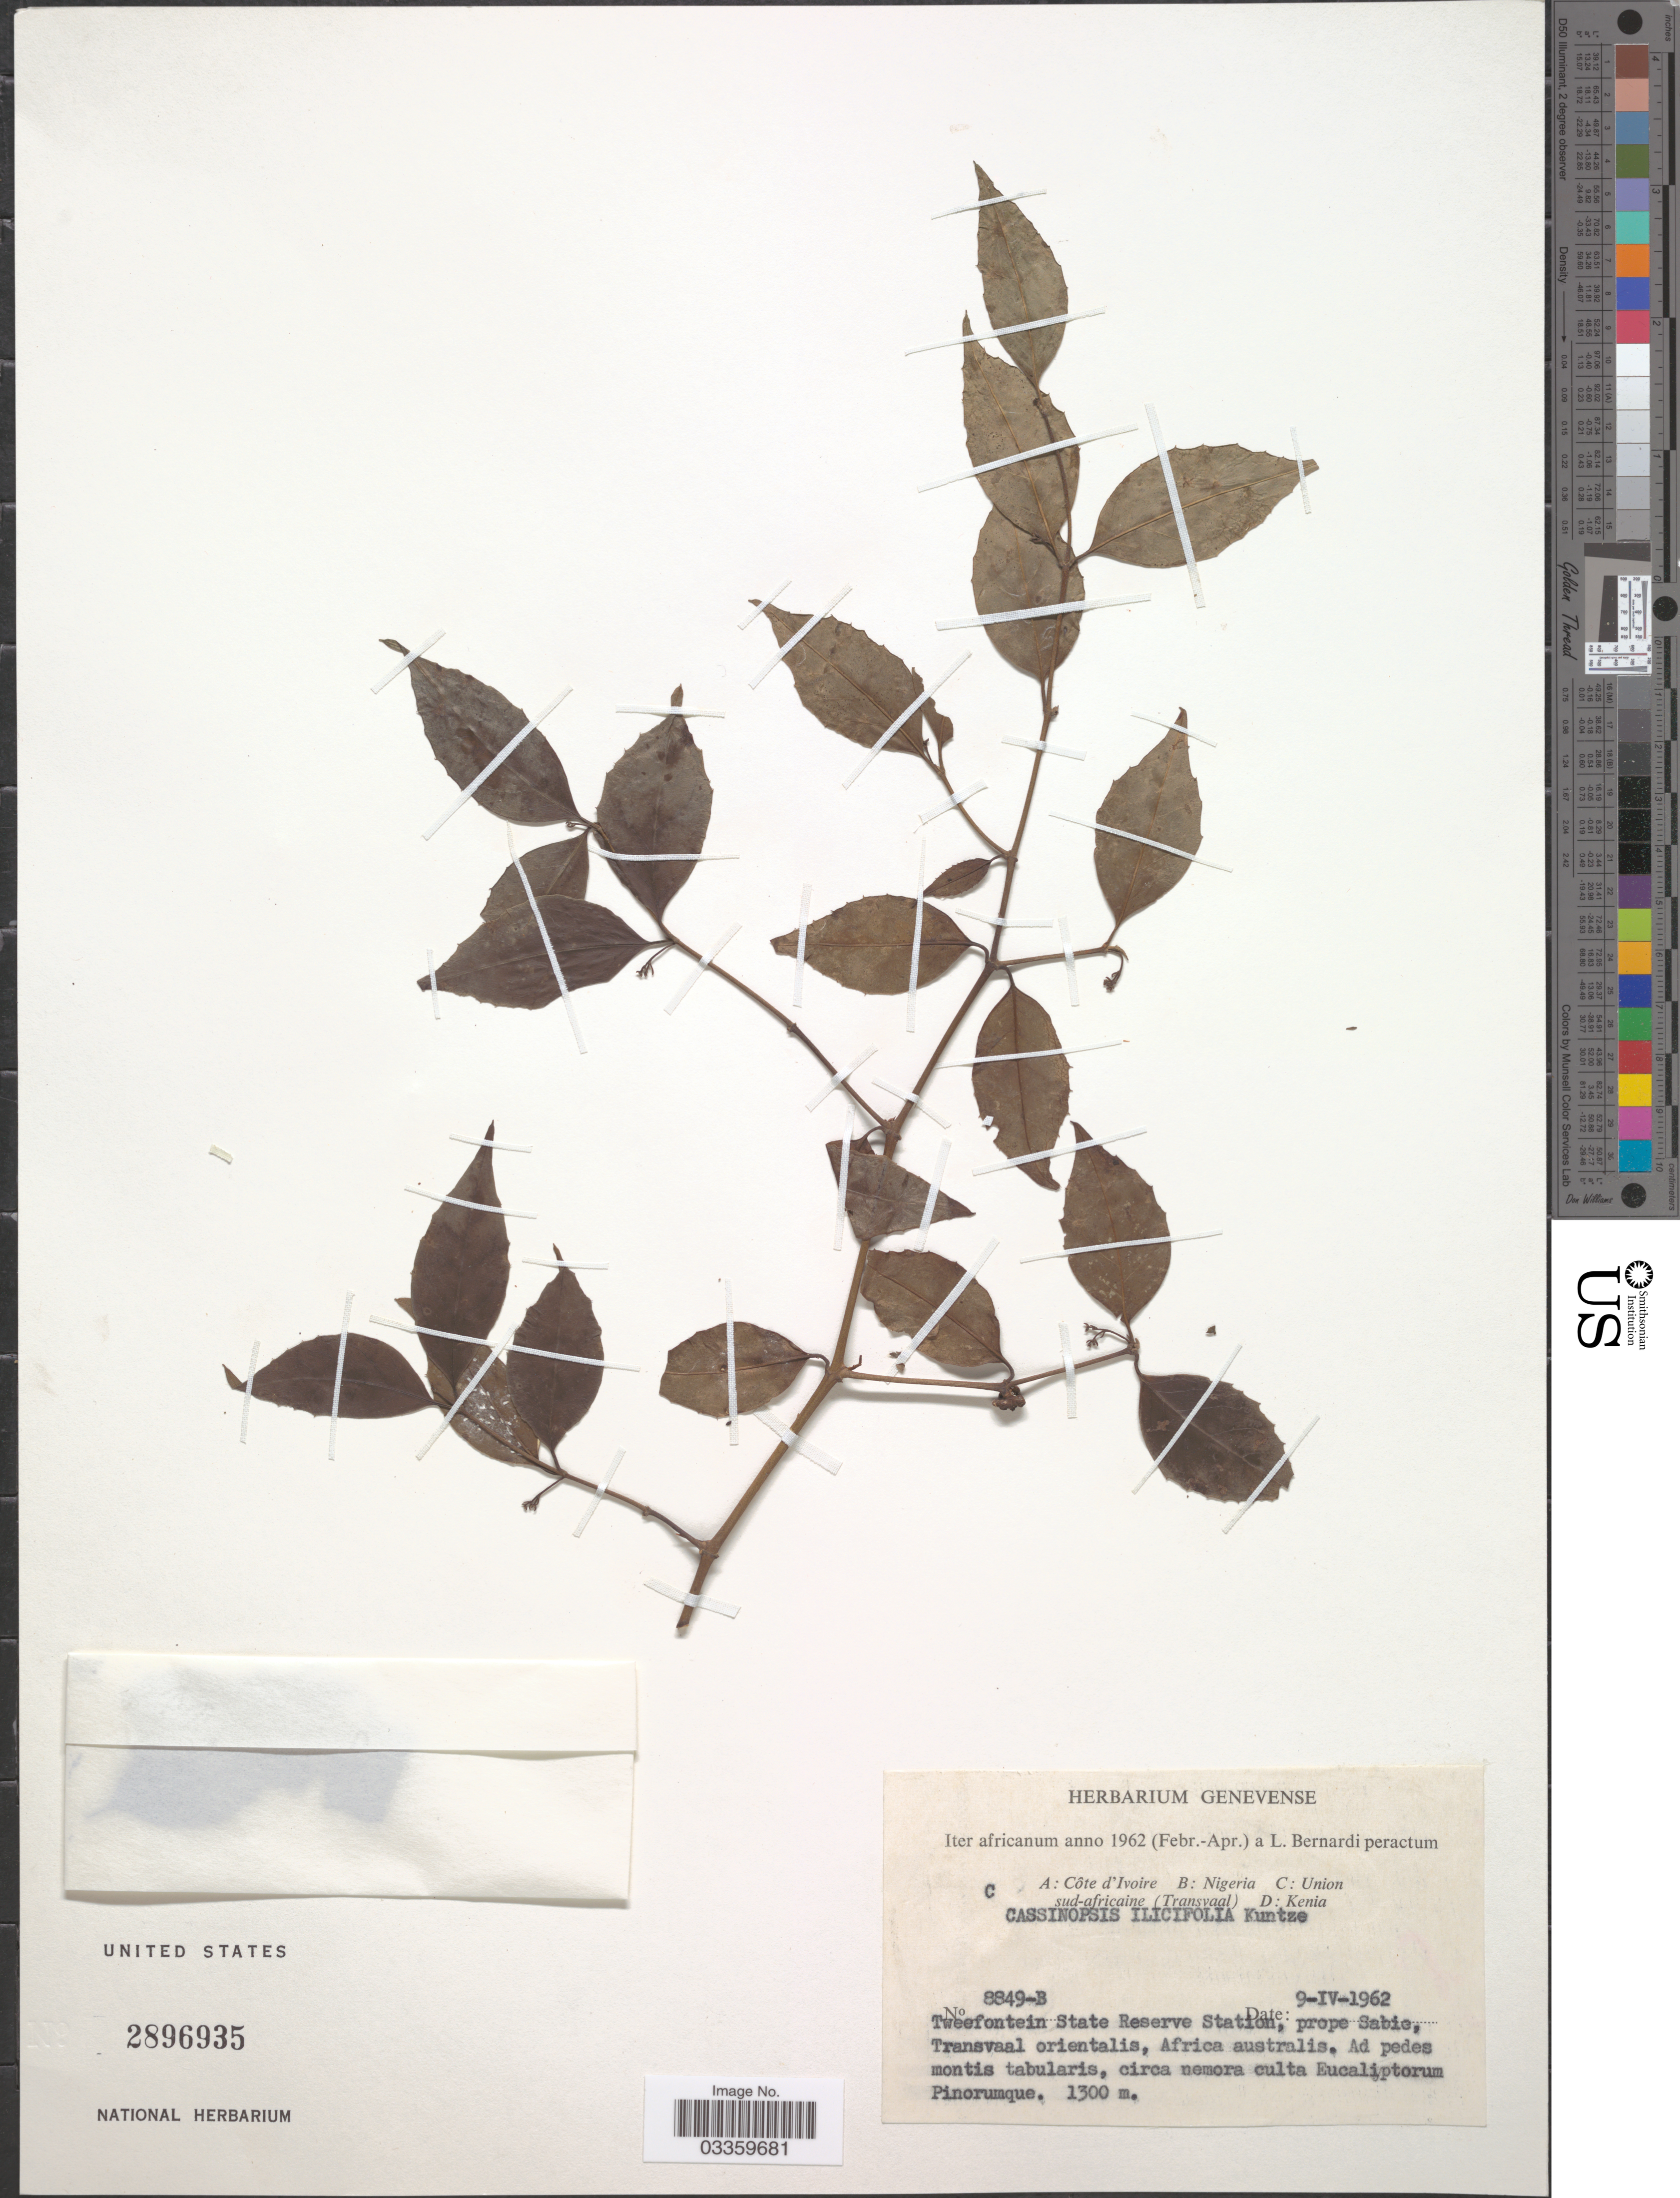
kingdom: Plantae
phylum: Tracheophyta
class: Magnoliopsida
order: Icacinales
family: Icacinaceae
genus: Cassinopsis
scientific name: Cassinopsis ilicifolia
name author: Kuntze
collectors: L. Bernardi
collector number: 8849-B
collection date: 1962-04-09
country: South Africa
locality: Union sud-africaine (Transvaal), Tweefontein State Reserve Station, prope Sabie, Transvaal orientalis, Africa australis.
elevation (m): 1300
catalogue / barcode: US 2896935